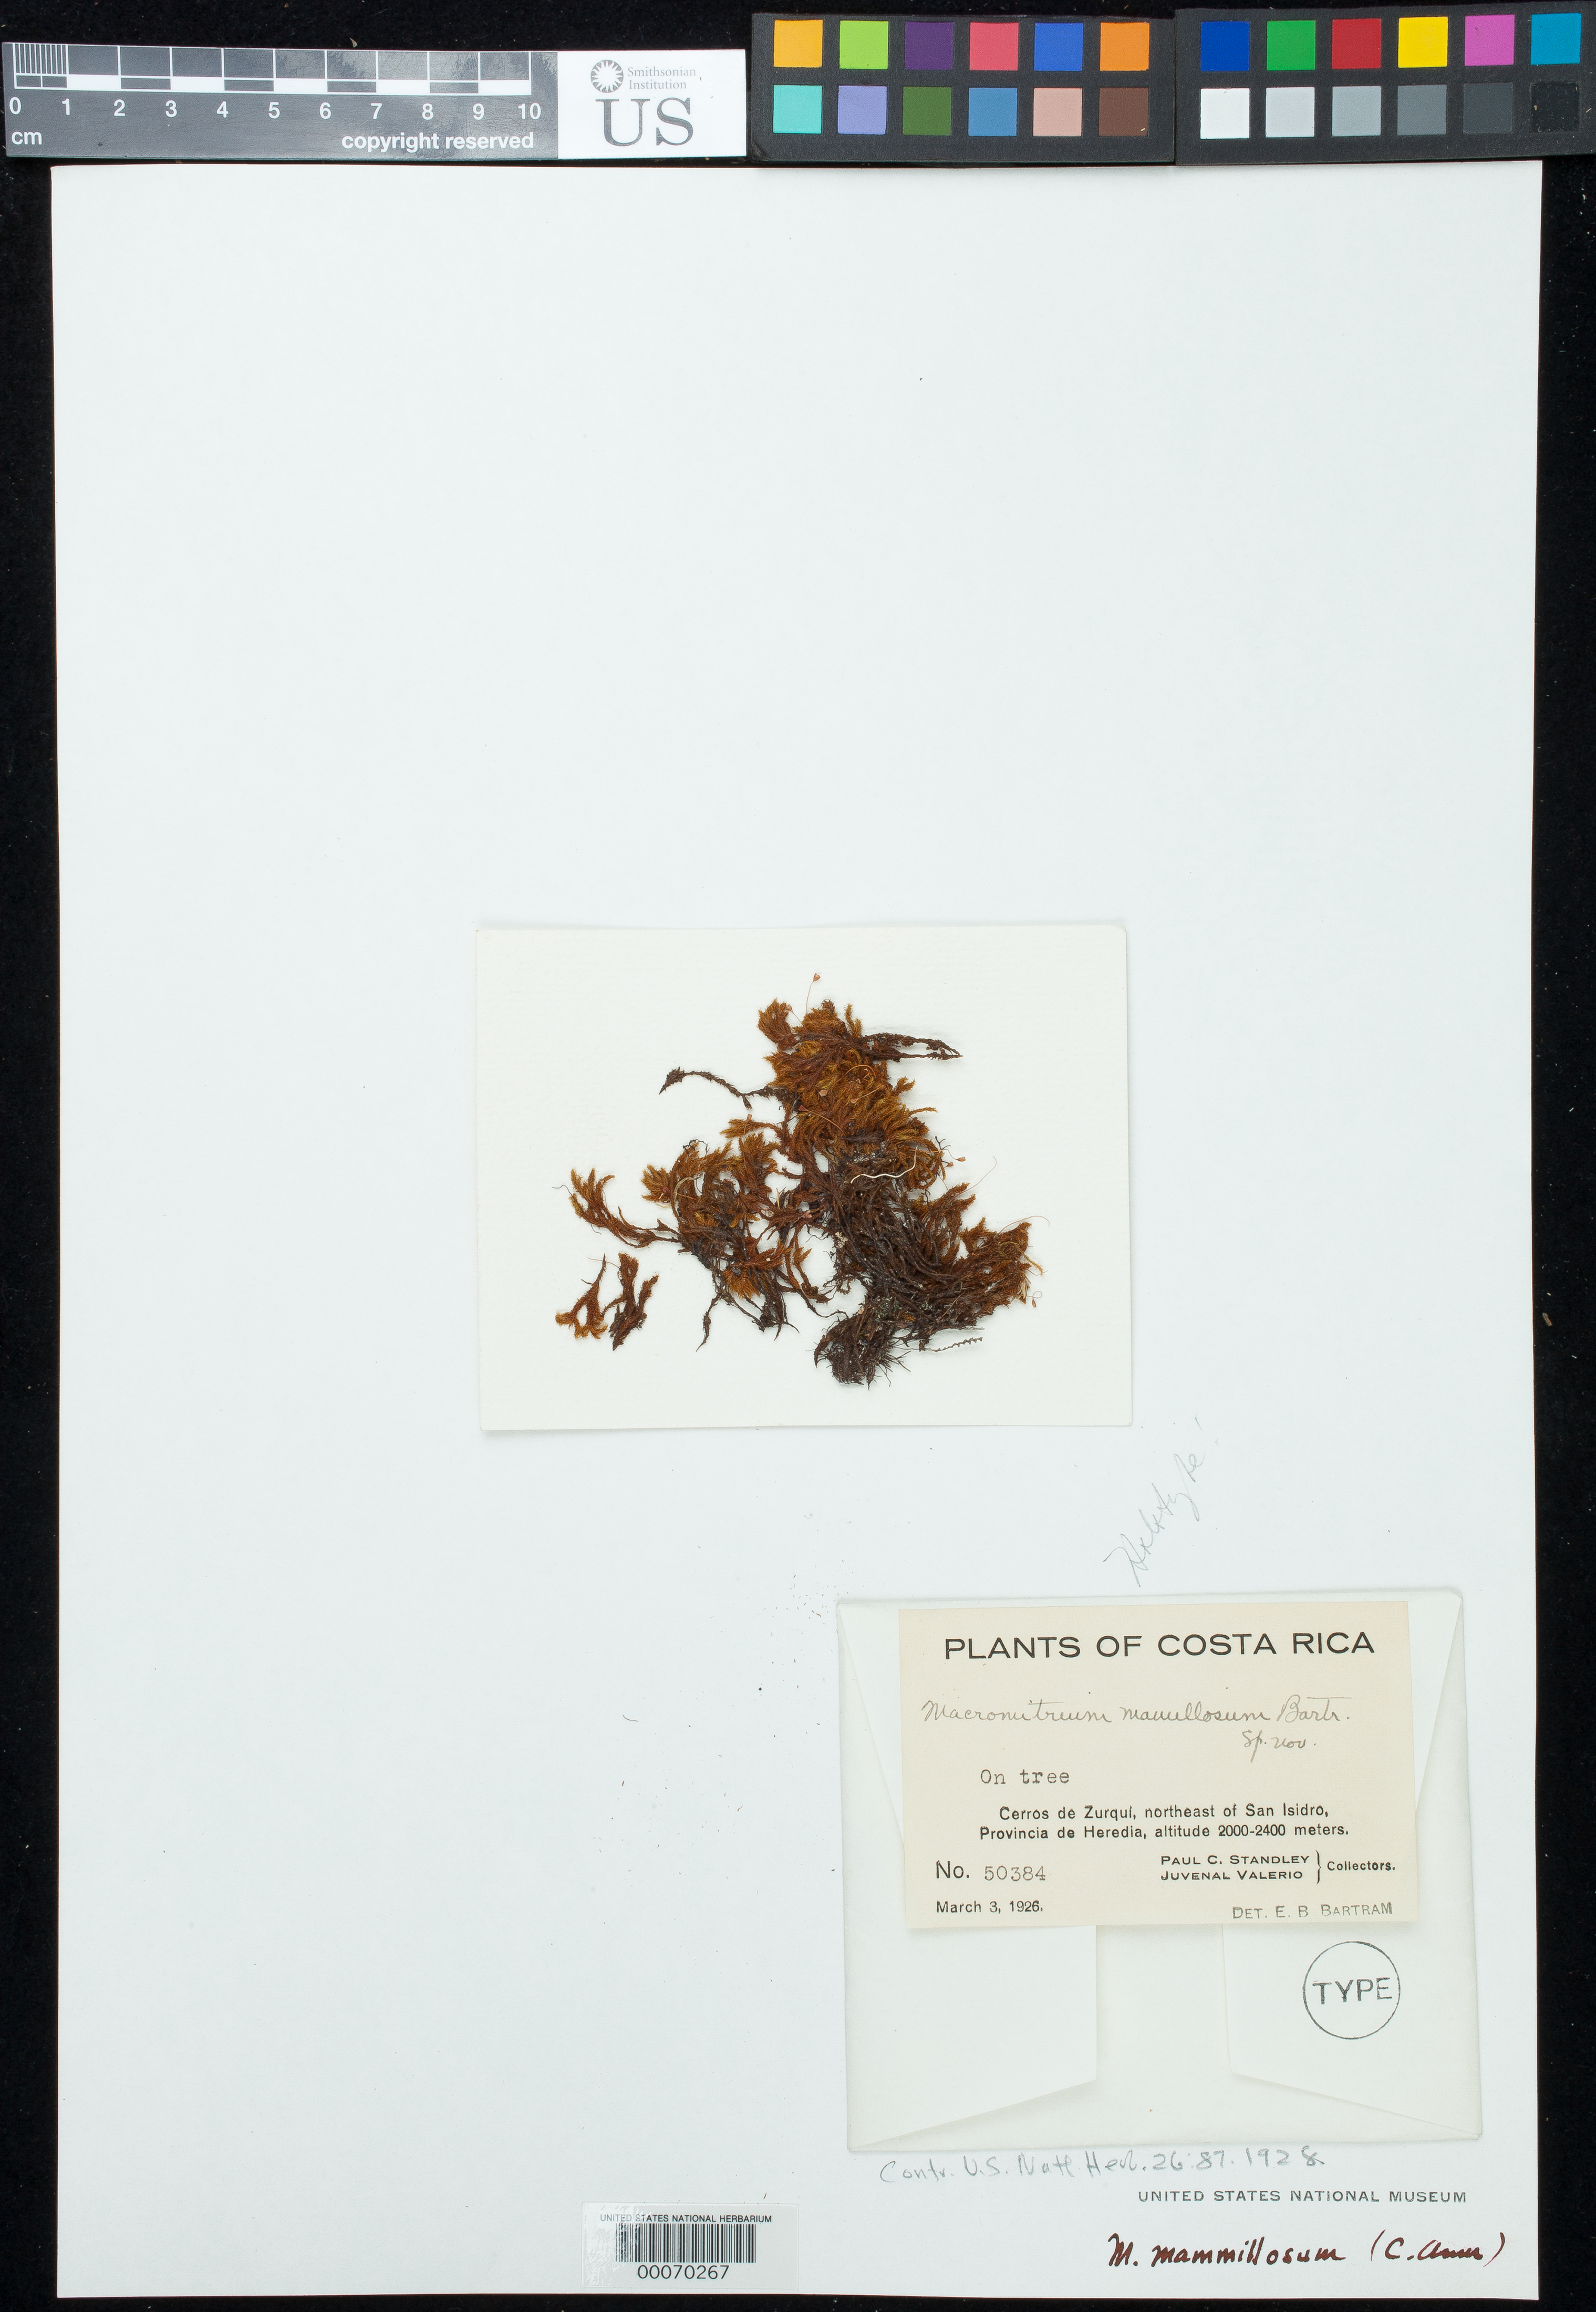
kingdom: Plantae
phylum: Bryophyta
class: Bryopsida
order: Orthotrichales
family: Orthotrichaceae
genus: Macromitrium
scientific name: Macromitrium mammillosum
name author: E.B. Bartram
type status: Holotype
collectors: P. C. Standley & J. Valerio R.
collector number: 50384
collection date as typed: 03 Mar 1926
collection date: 1926-03-03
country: Costa Rica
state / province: Heredia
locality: Cerros de Zurqui, NE of San Isidro.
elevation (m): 2000